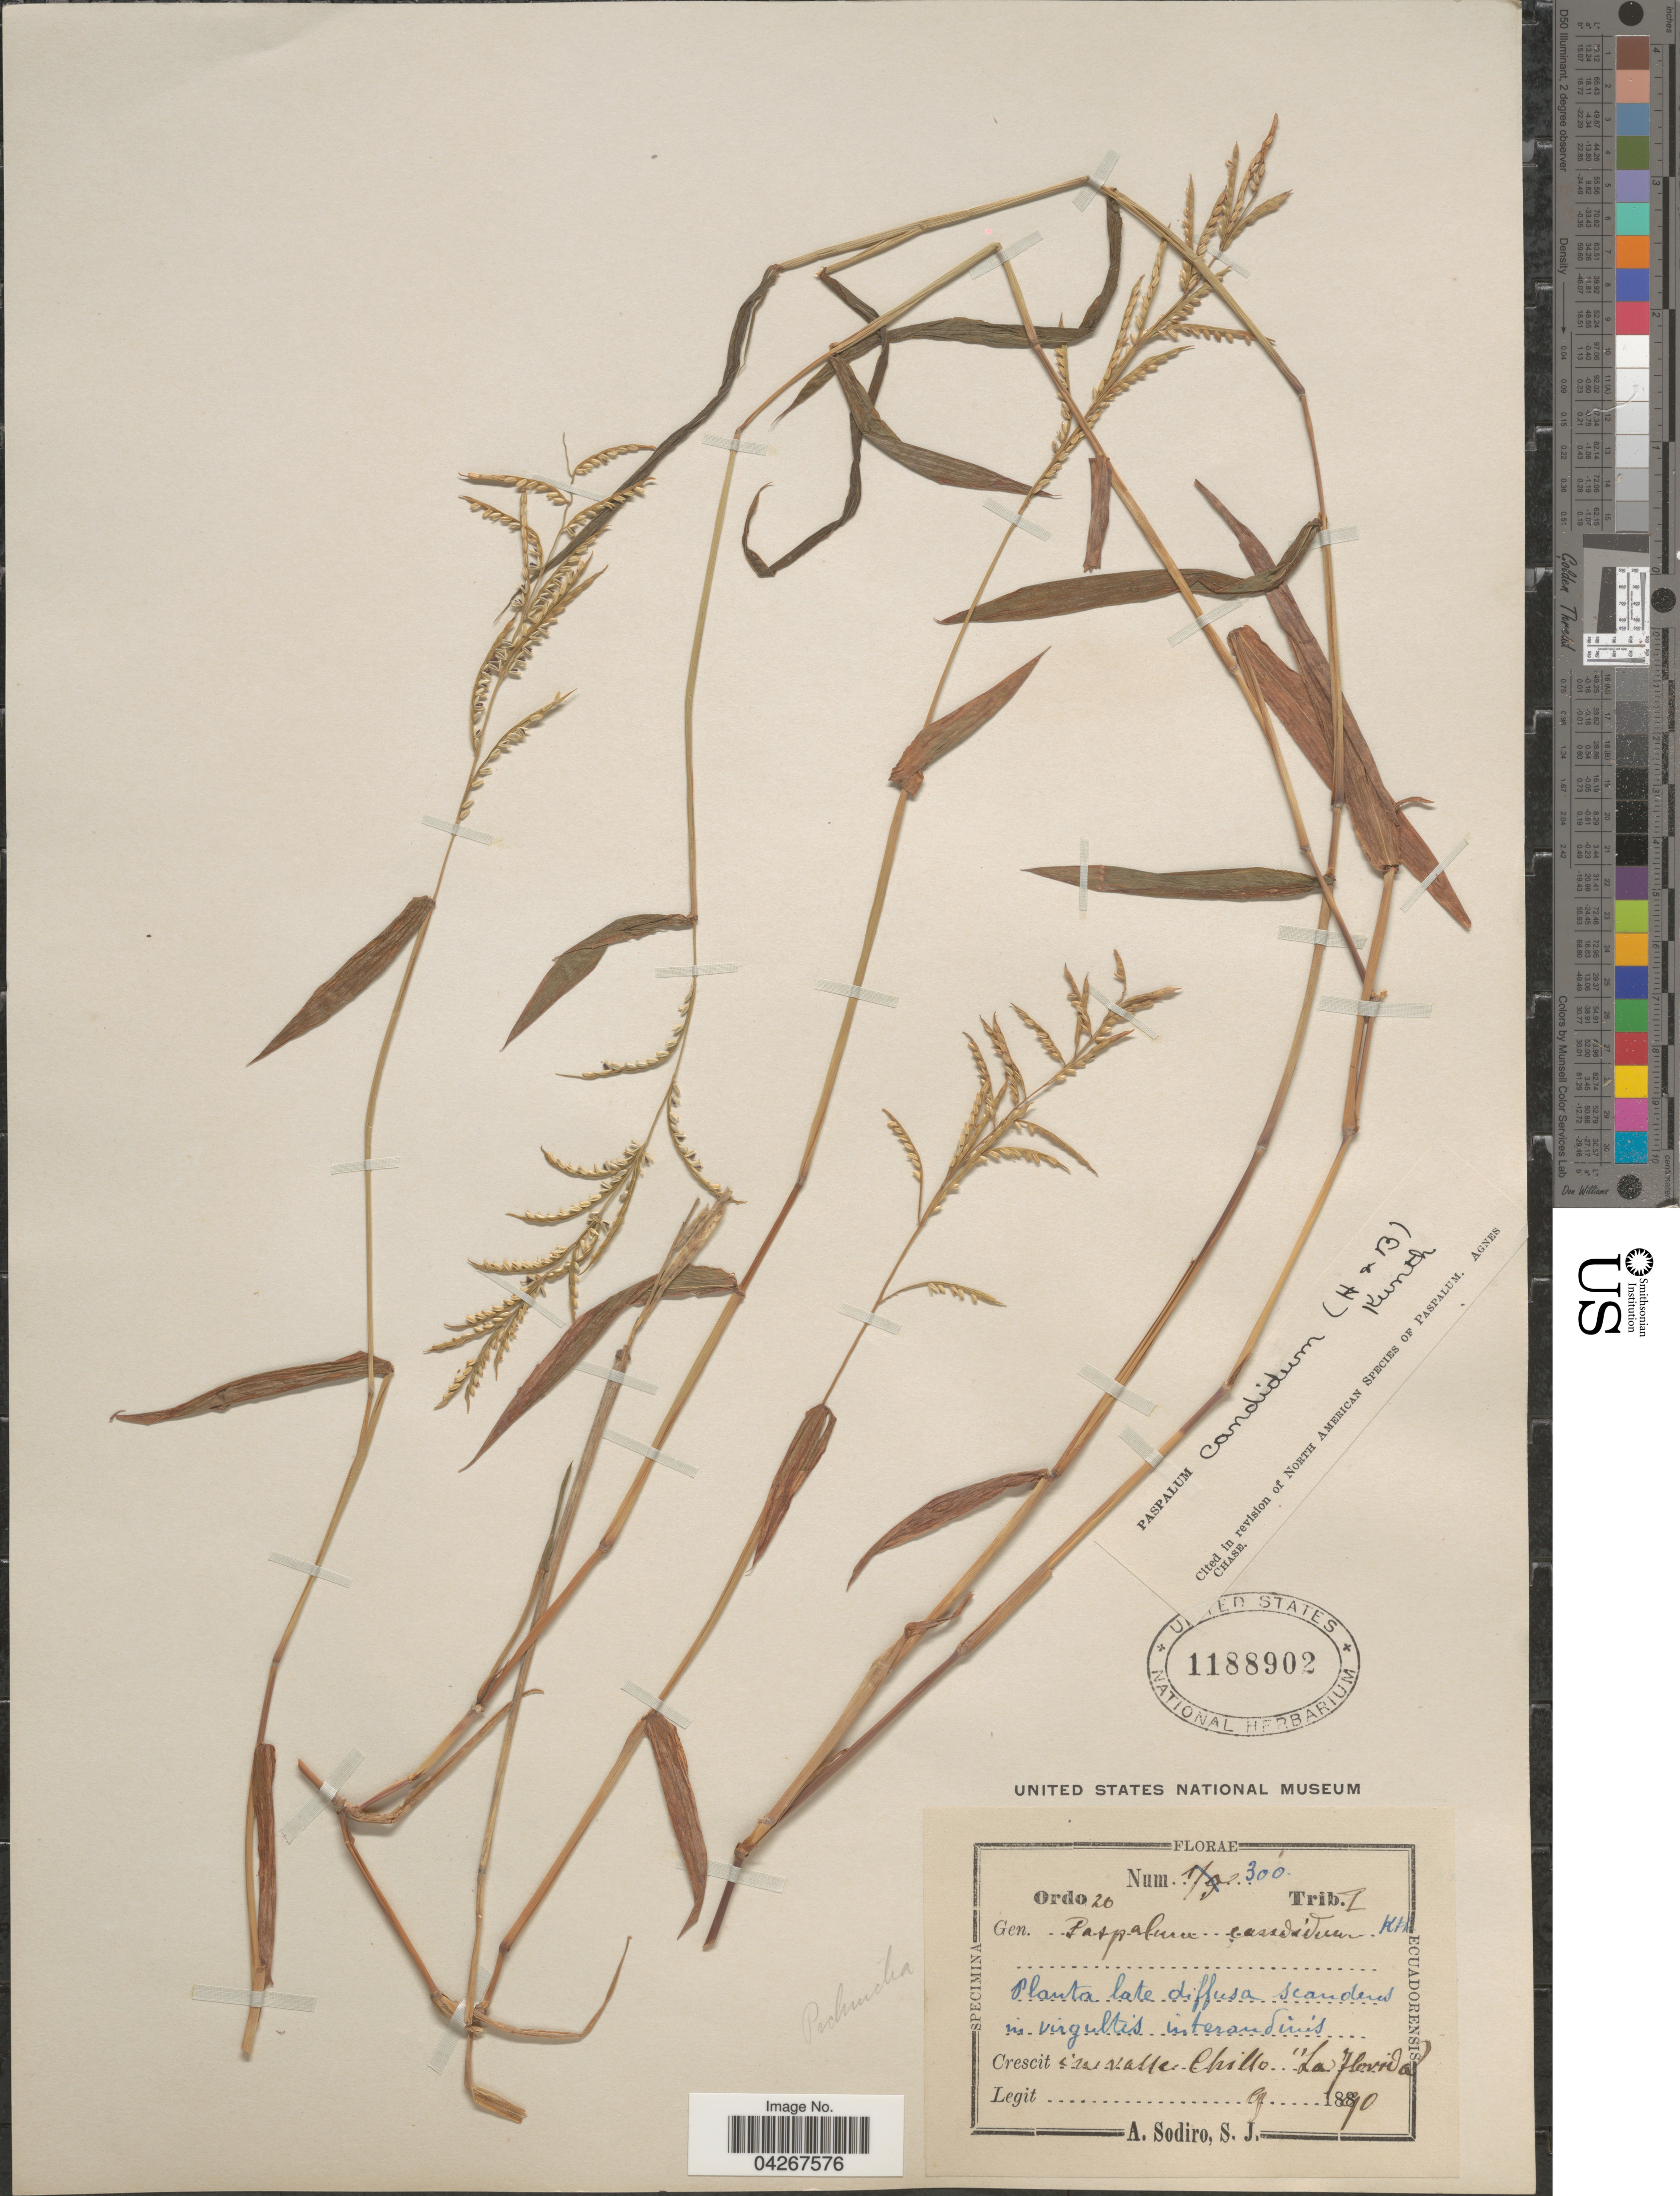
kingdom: Plantae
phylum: Tracheophyta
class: Liliopsida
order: Poales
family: Poaceae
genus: Paspalum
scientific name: Paspalum candidum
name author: (Humb. & Bonpl. ex Fleugge) Kunth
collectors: A. Sodiro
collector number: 300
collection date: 1890-09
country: Ecuador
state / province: Pichincha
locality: Crescit in valle Chillo "La Florida".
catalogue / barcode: US 1188902